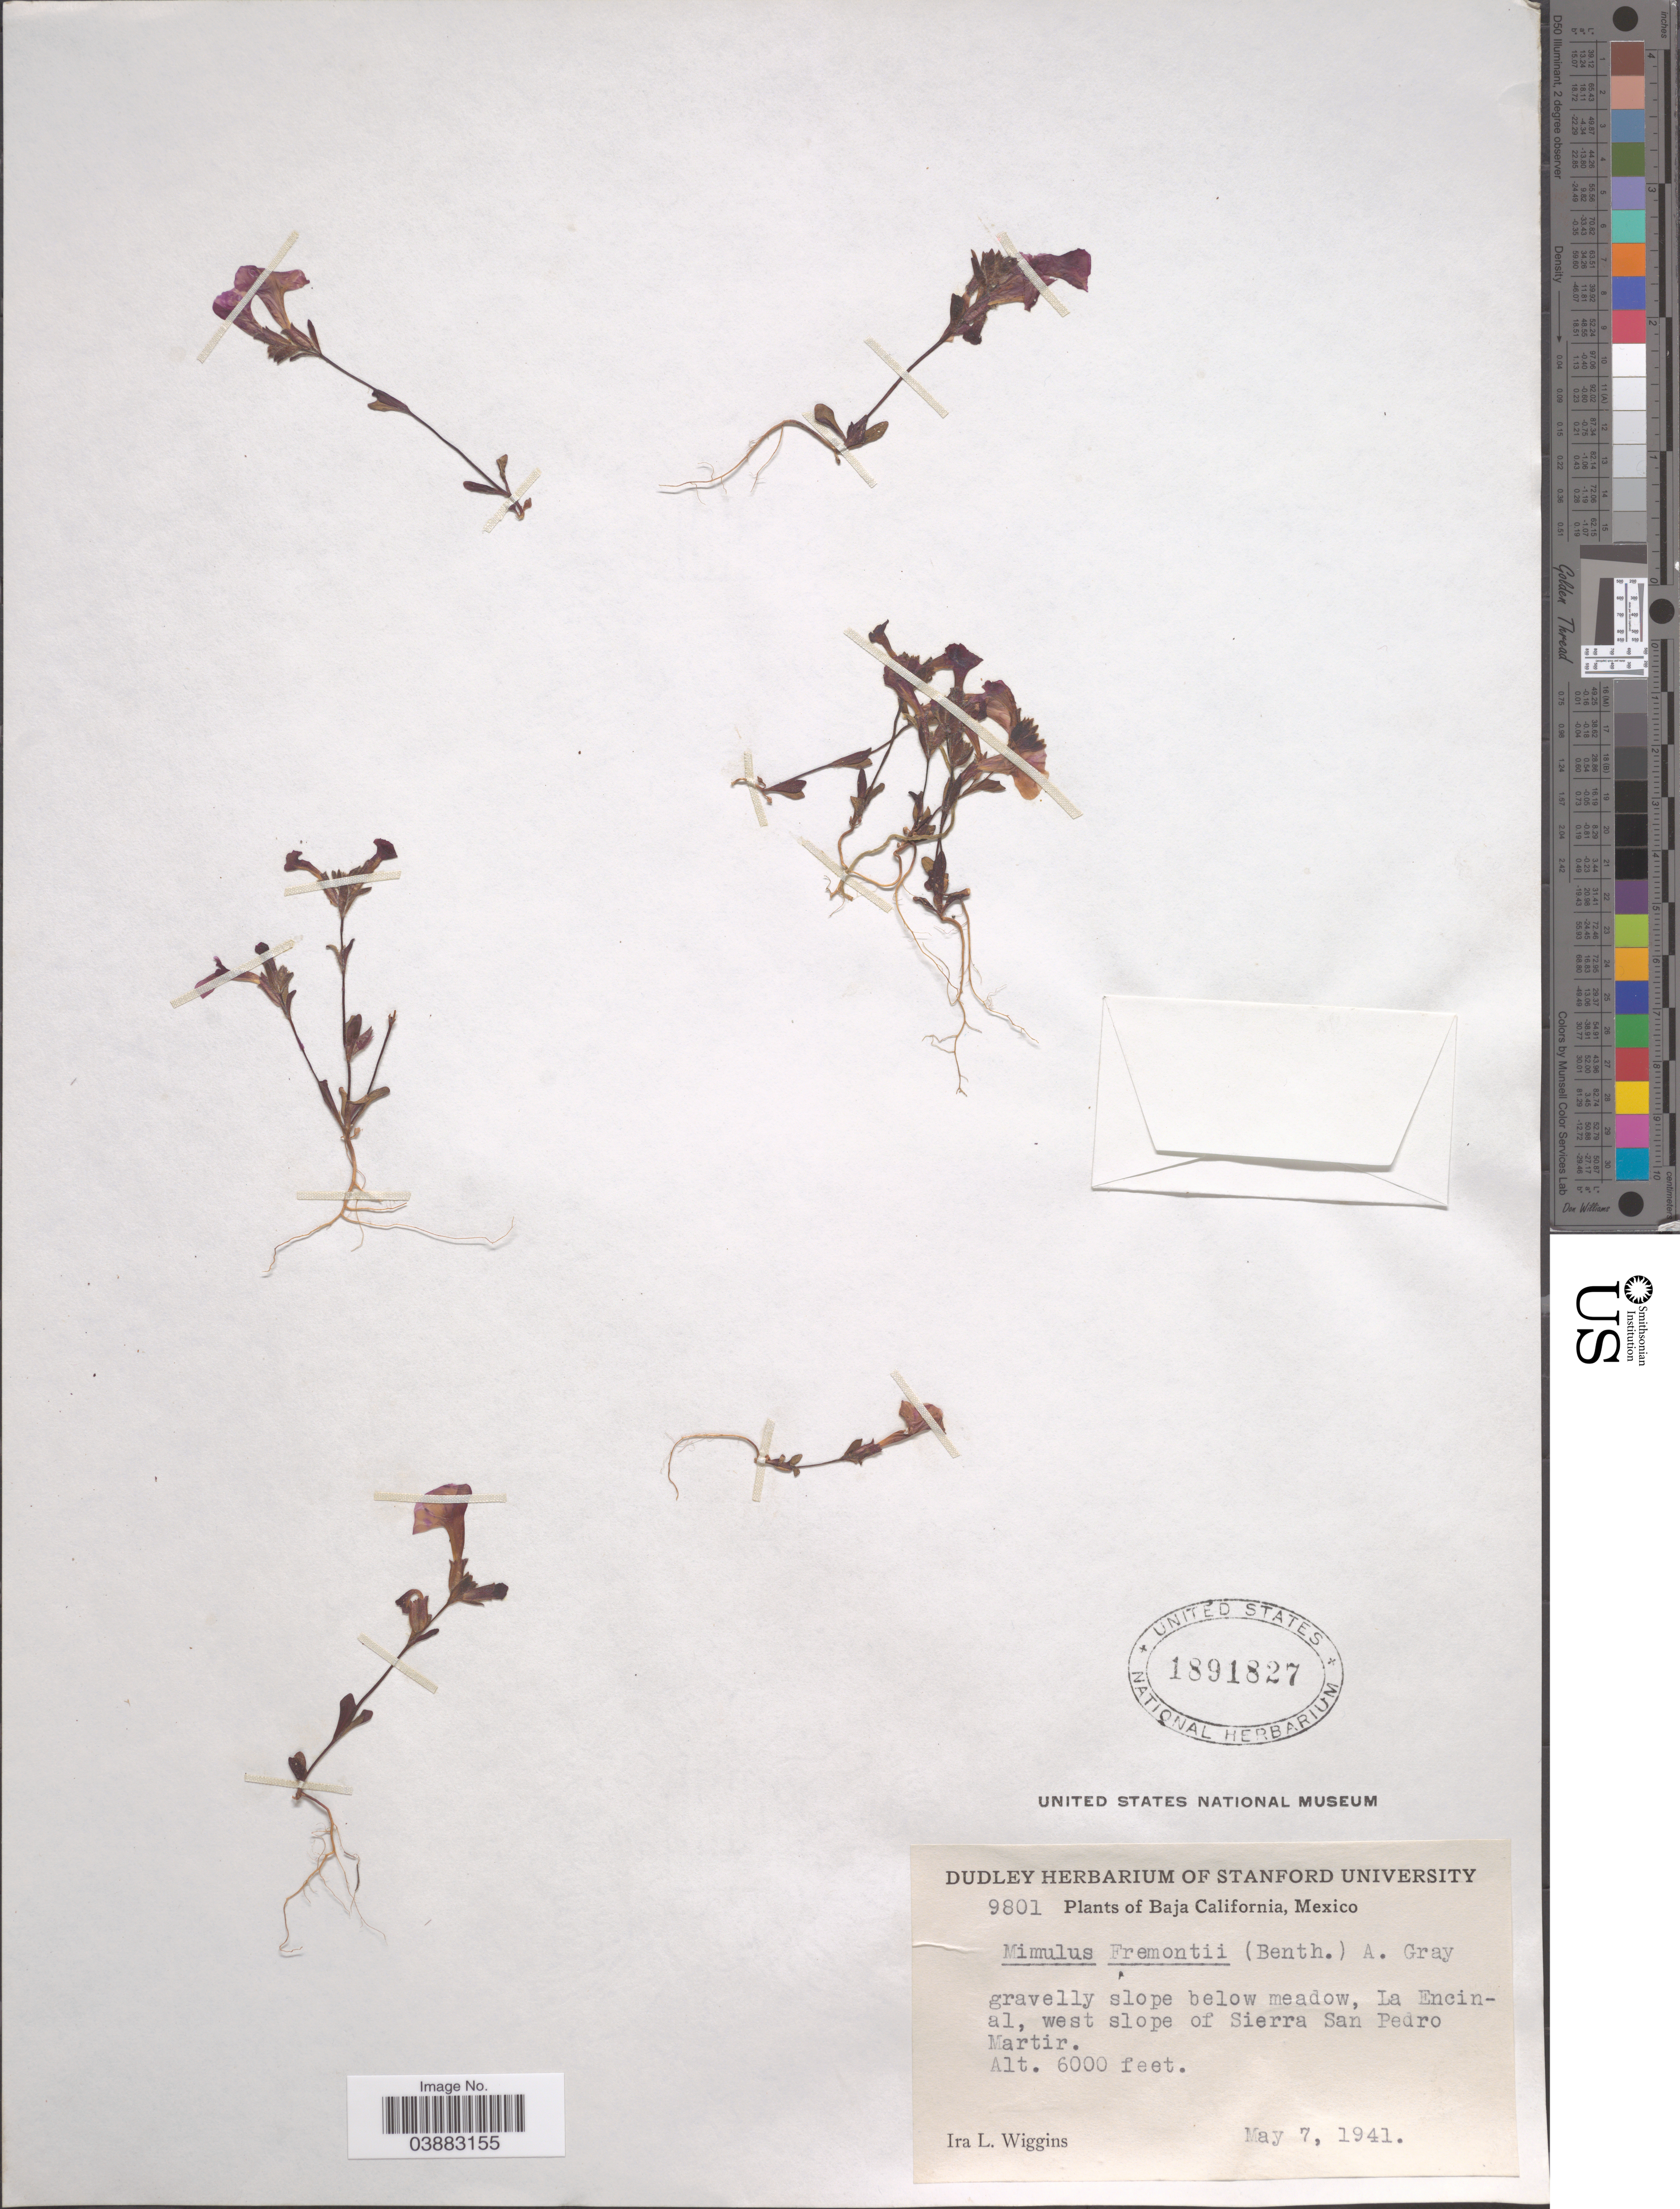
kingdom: Plantae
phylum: Tracheophyta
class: Magnoliopsida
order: Lamiales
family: Phrymaceae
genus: Mimulus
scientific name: Mimulus fremontii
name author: (Benth.) A. Gray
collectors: I. L. Wiggins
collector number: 9801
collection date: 1941-05-07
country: Mexico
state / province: Baja California Norte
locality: Gravelly slope below meadow, La Encinal, west slope of Sierra San Pedro Martir.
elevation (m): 1829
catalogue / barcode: US 1891827